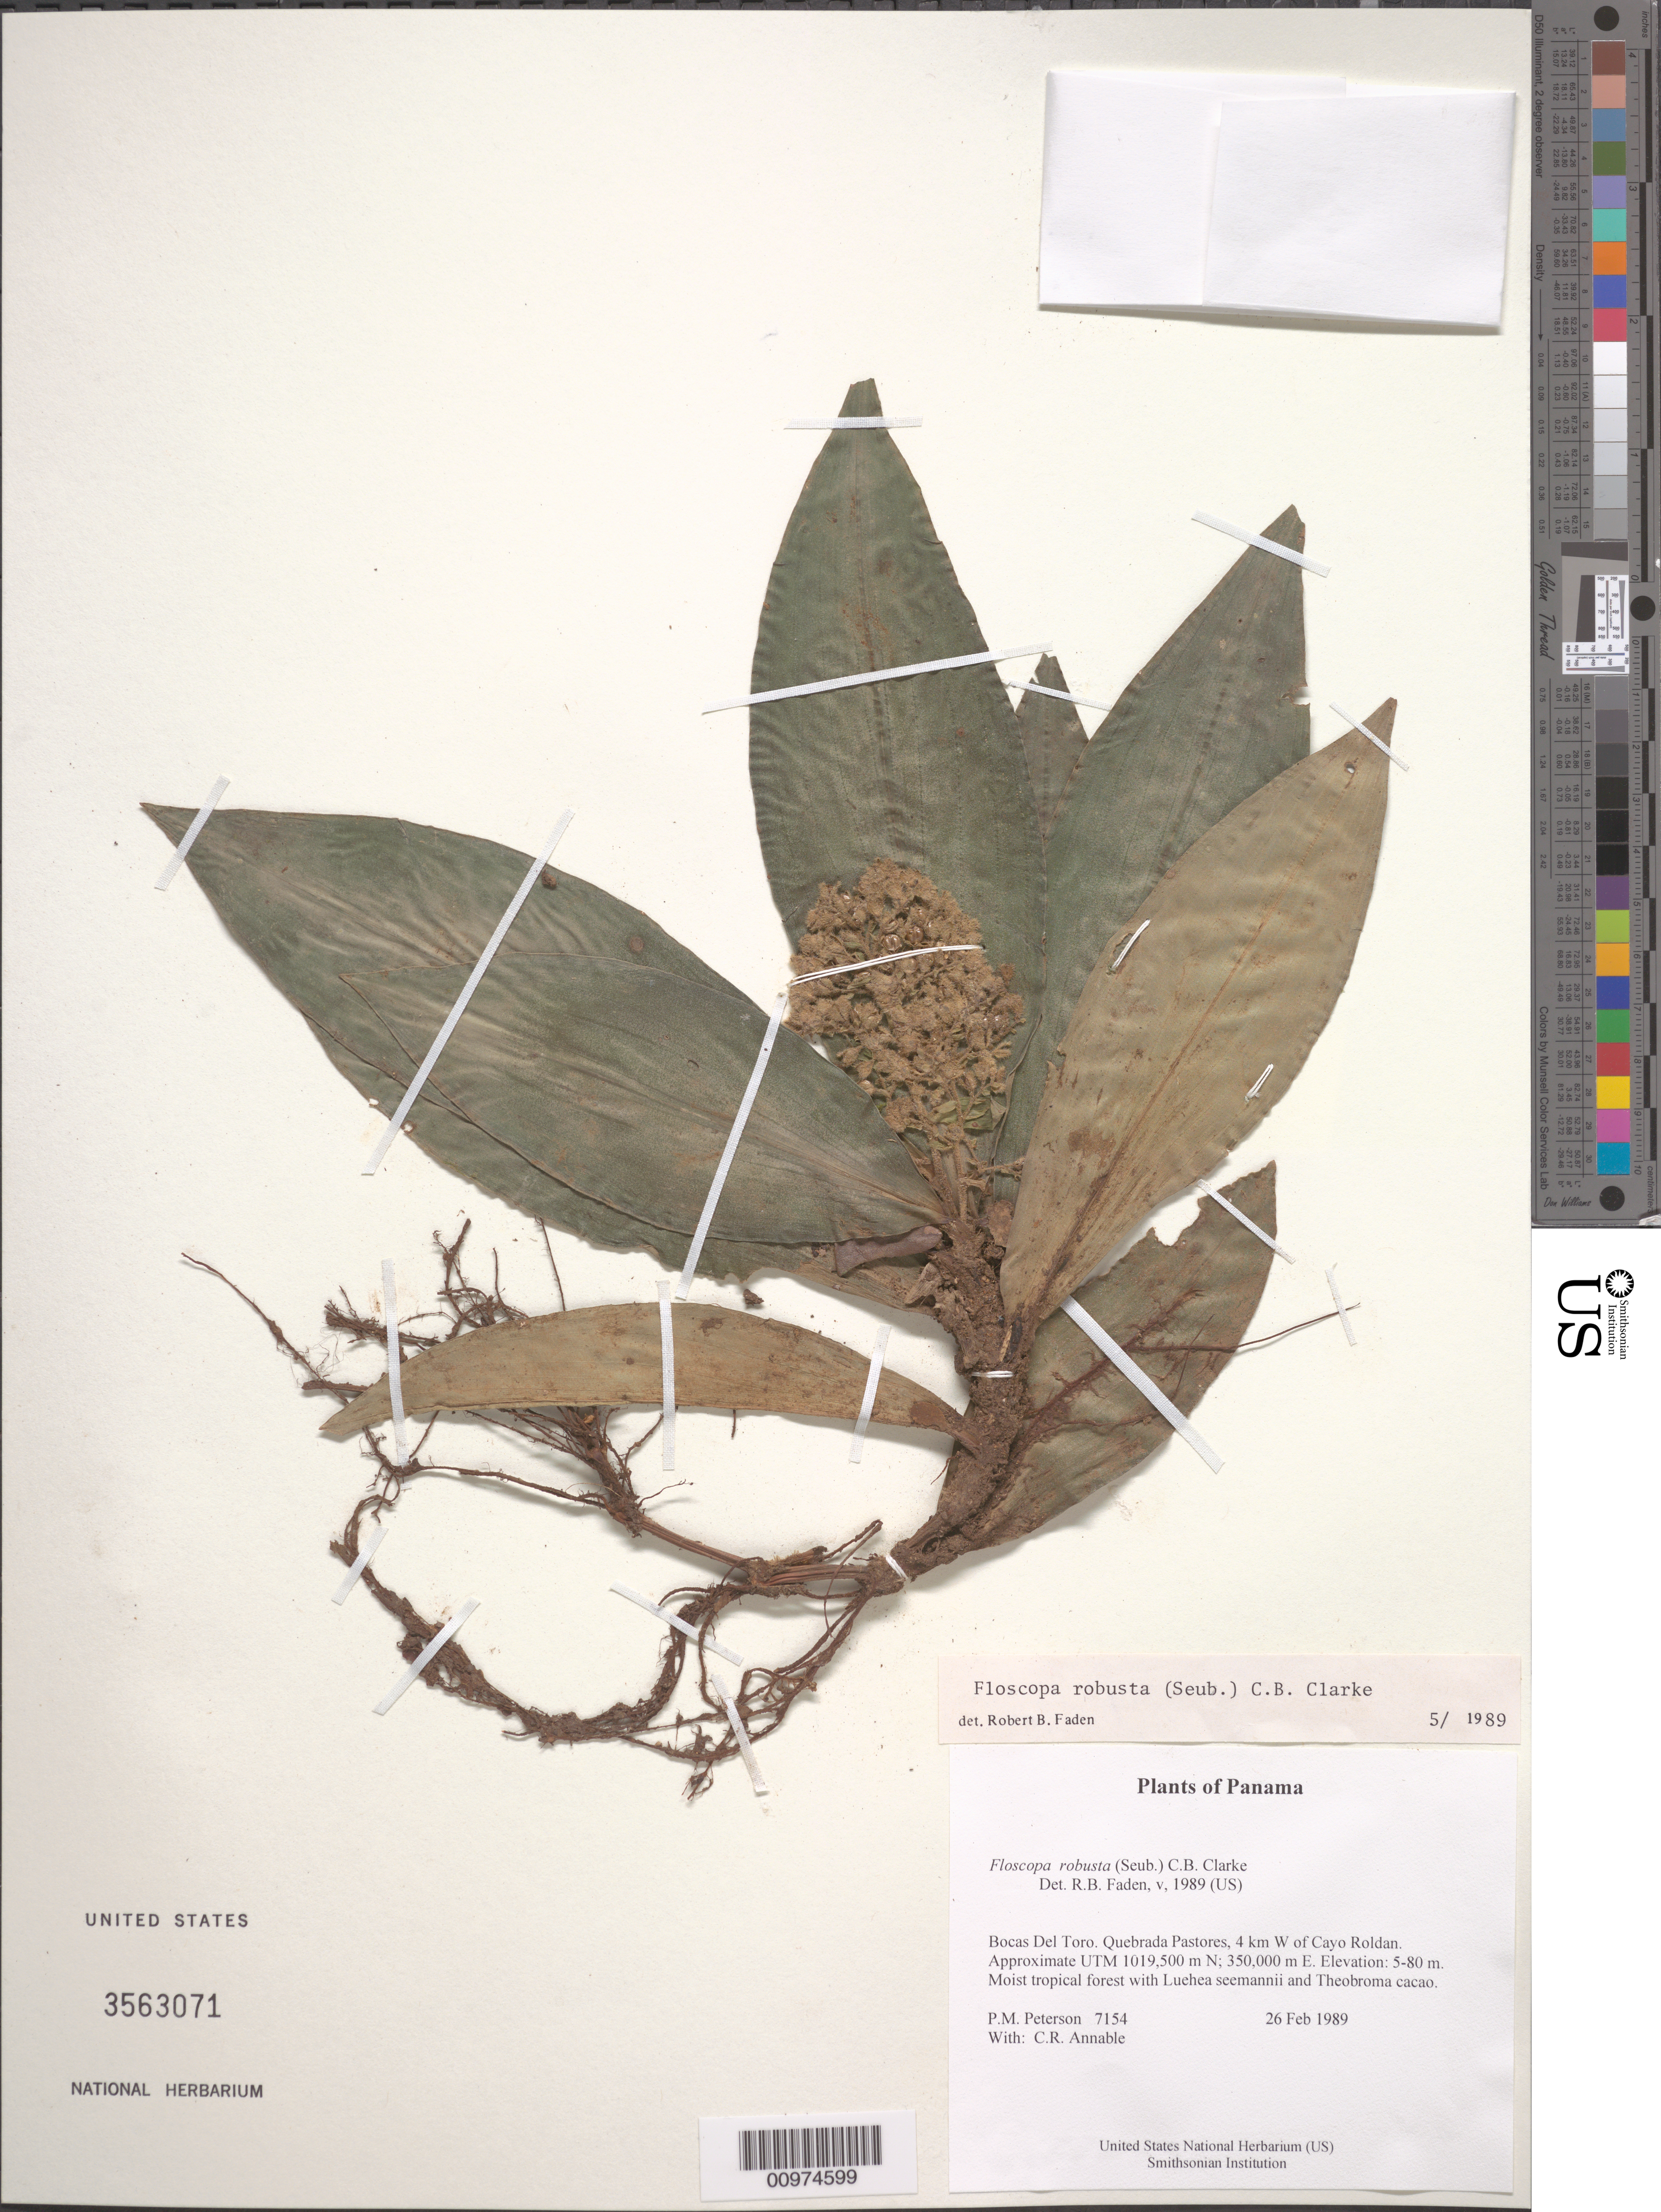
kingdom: Plantae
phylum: Tracheophyta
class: Liliopsida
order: Commelinales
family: Commelinaceae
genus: Floscopa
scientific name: Floscopa robusta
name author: (Seub.) C.B. Clarke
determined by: Faden, Robert B., (US), Smithsonian Institution - National Museum of Natural History (UNITED STATES)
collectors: P. M. Peterson & C. R. Annable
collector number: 7154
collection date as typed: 26 Feb 1989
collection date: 1989-02-26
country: Panama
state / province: Bocas del Toro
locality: Quebrada Pastores, 4 km W of Cayo Roldan. Approximate UTM 1019,500 mN; 350,000 m E.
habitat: Moist tropical forest with Luehea seemannii and Theobroma cacao.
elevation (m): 5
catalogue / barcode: US 3653071